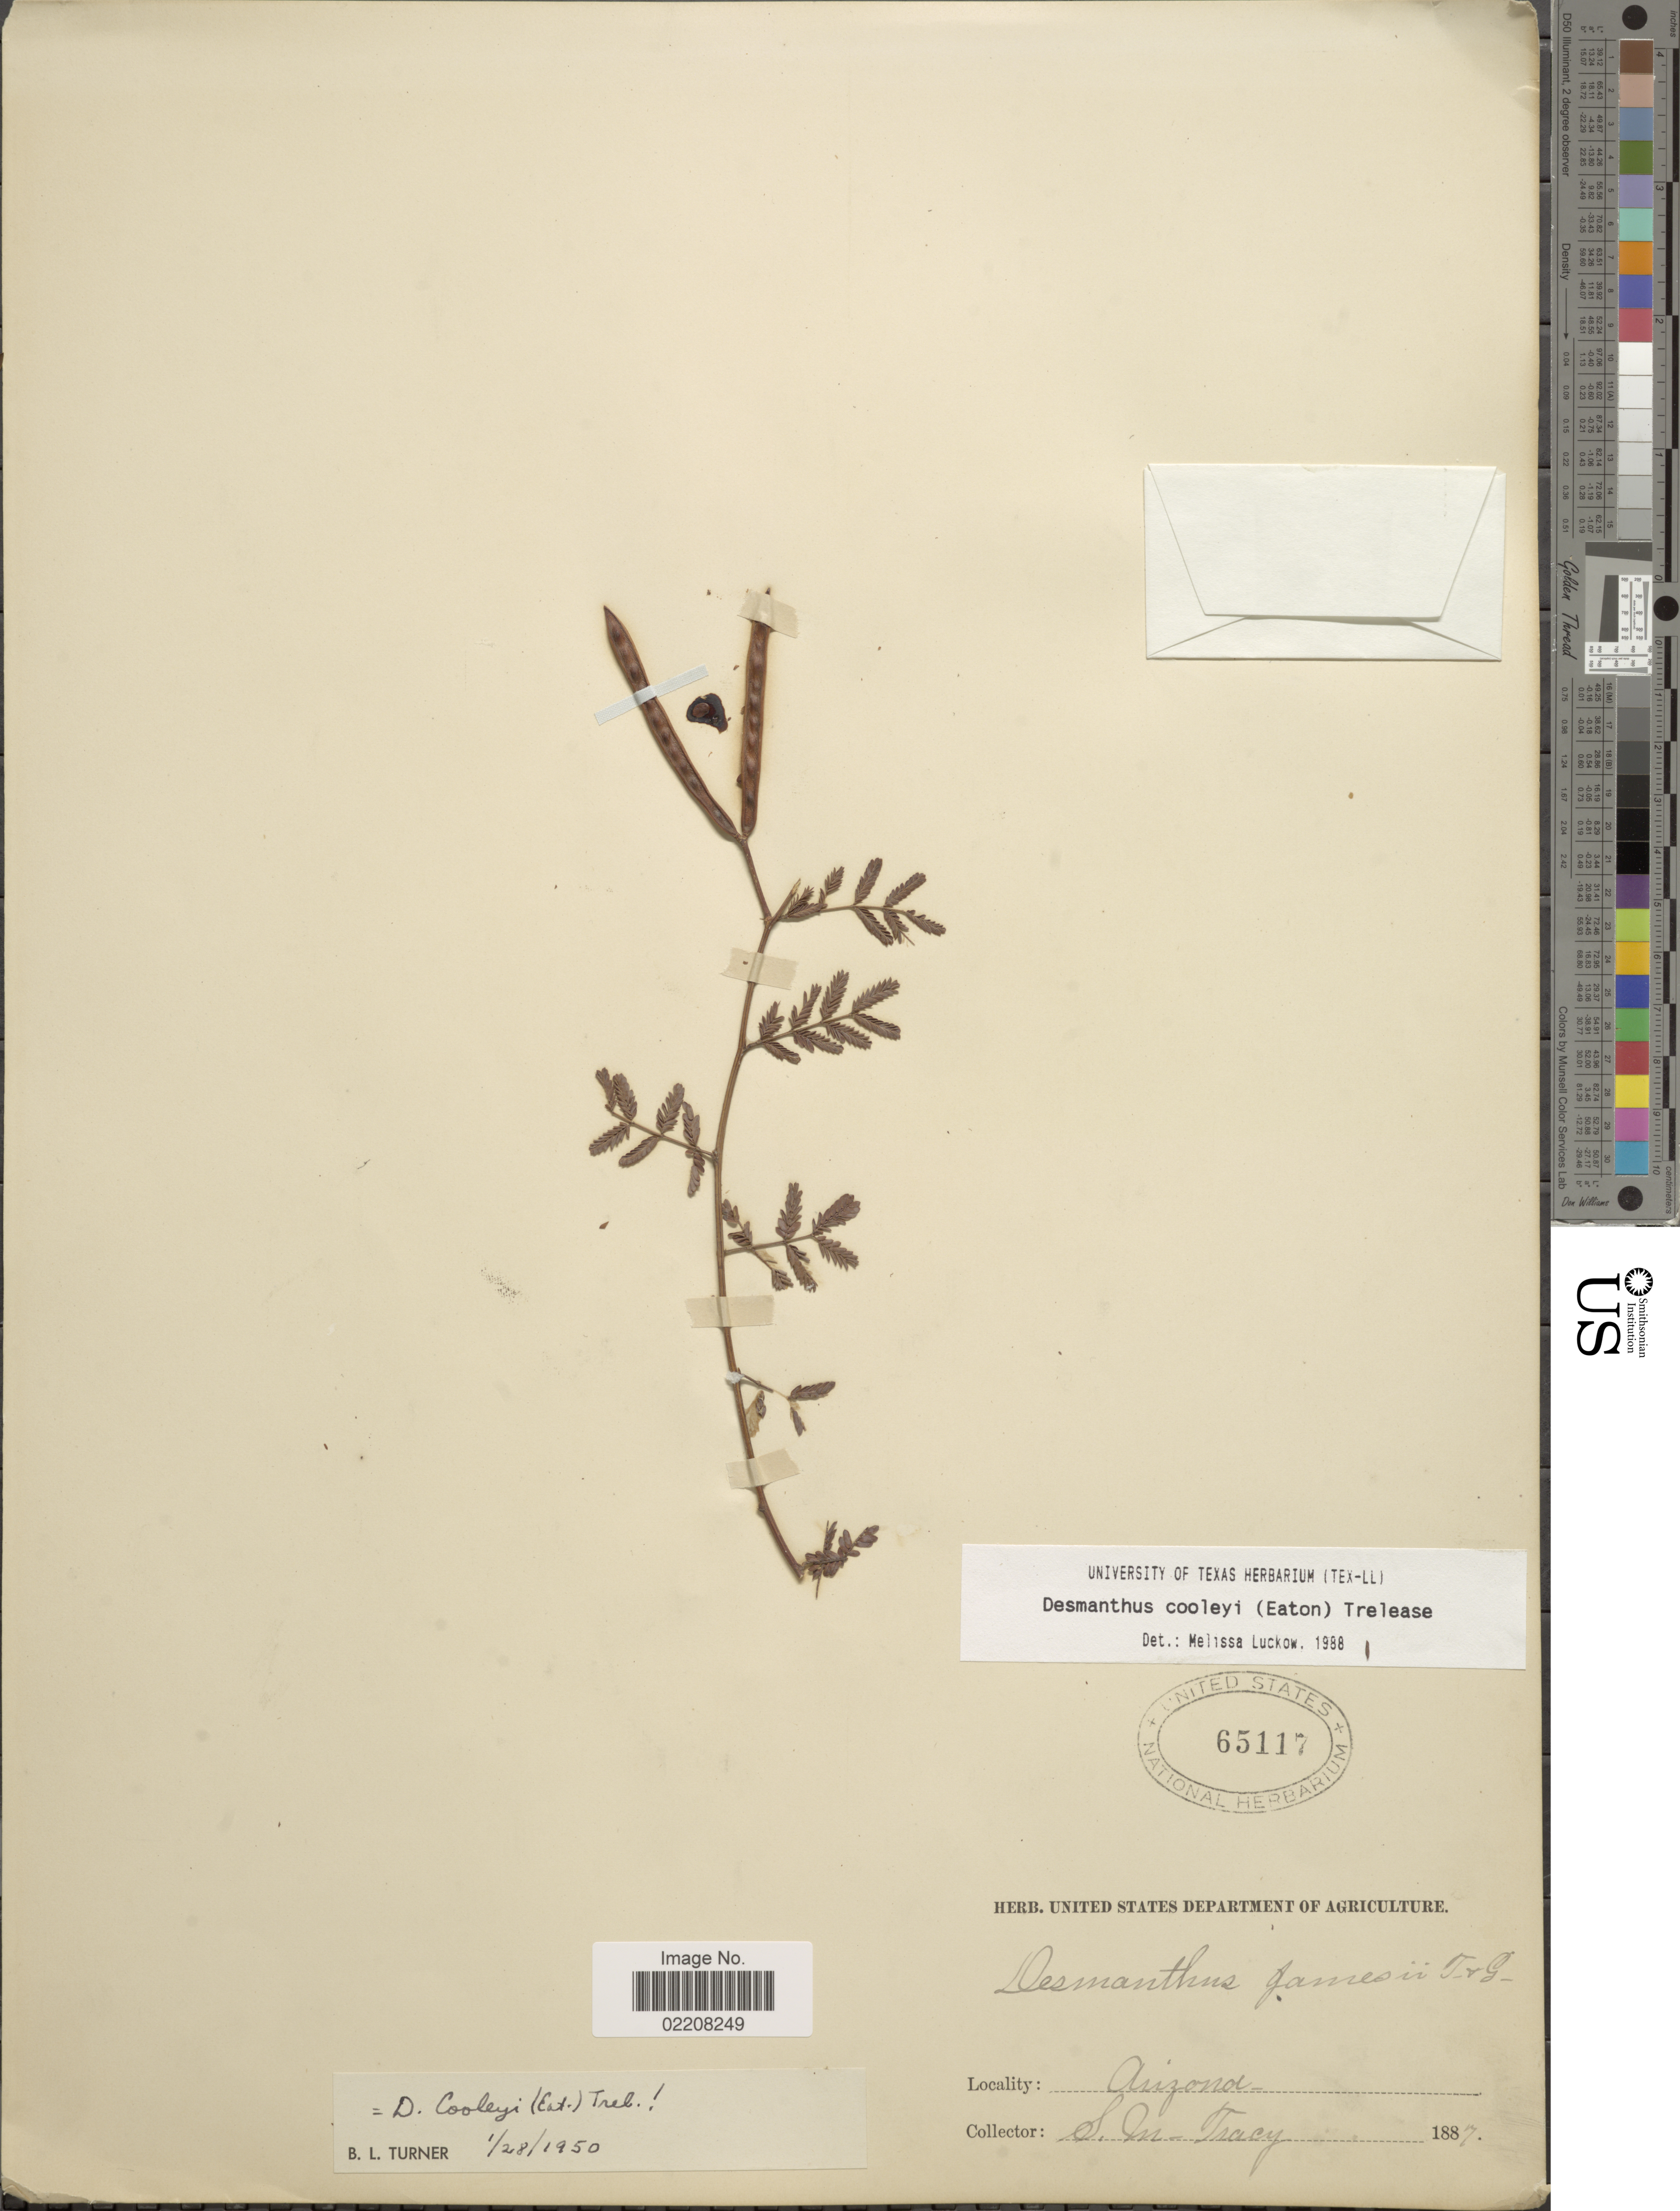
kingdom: Plantae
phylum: Tracheophyta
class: Magnoliopsida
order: Fabales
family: Fabaceae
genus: Desmanthus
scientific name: Desmanthus cooleyi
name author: (Eaton) Trel.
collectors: S. M. Tracy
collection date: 1887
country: United States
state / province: Arizona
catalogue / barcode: US 65117